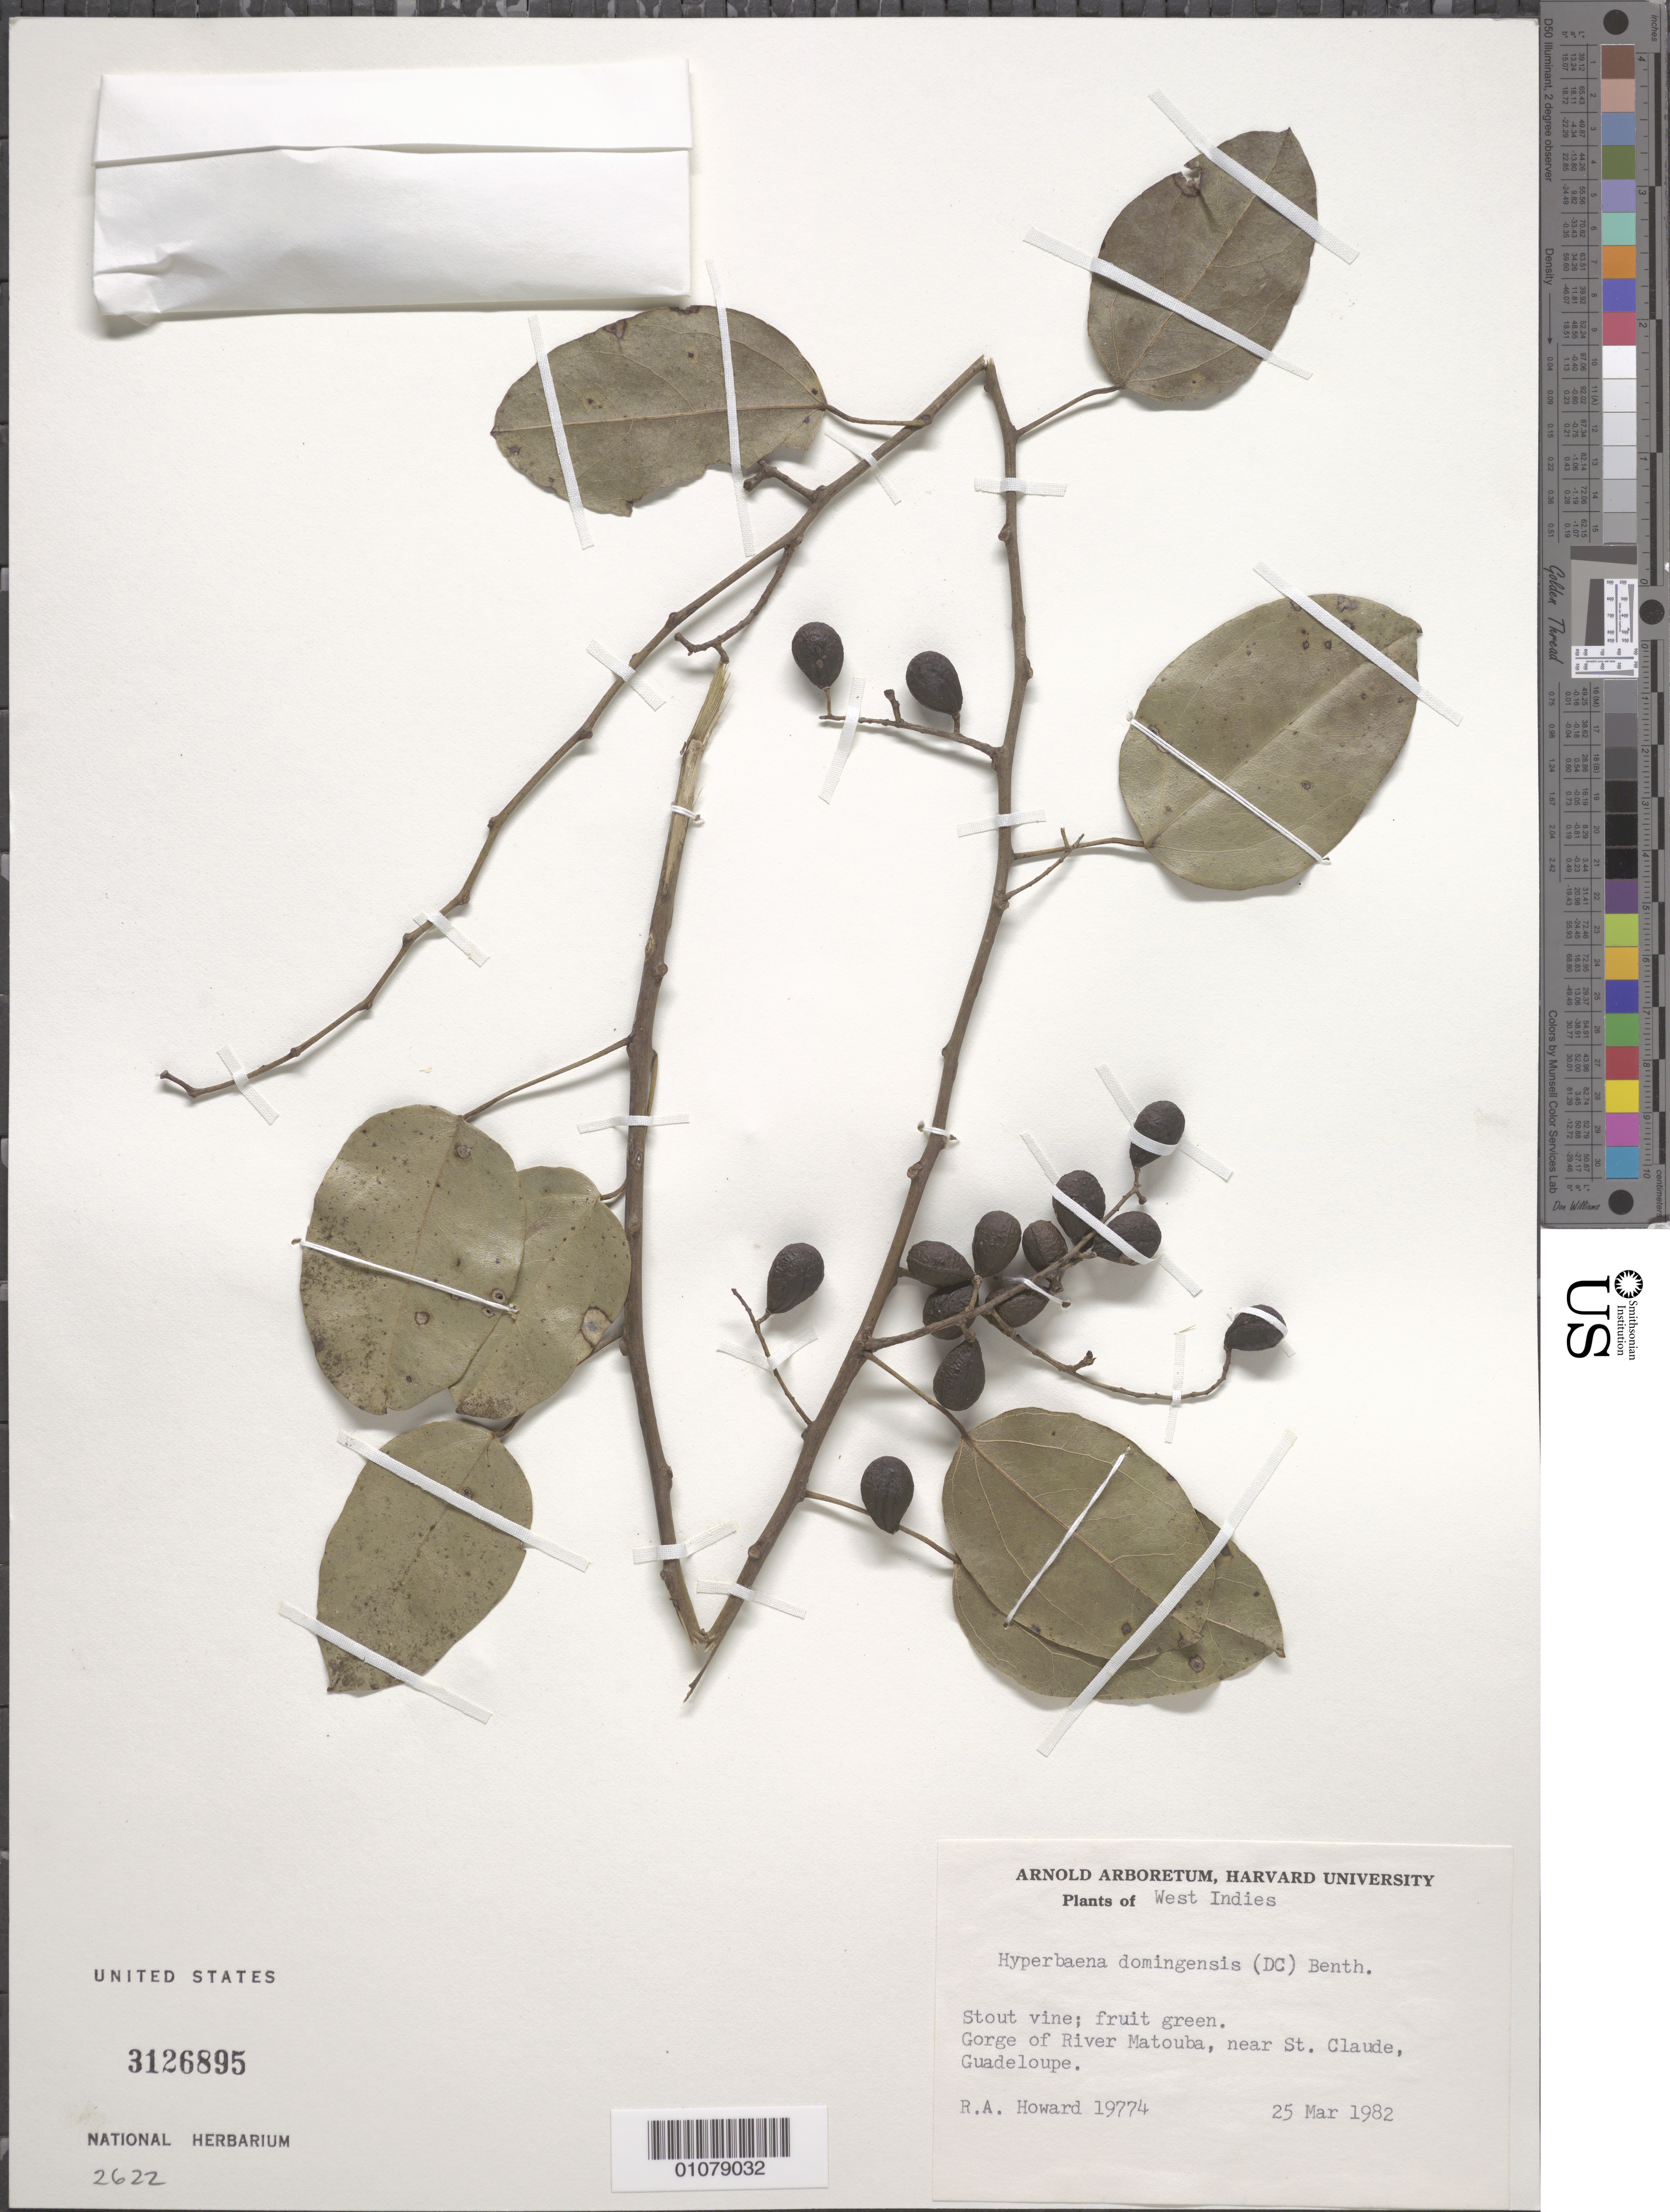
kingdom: Plantae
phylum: Tracheophyta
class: Magnoliopsida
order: Ranunculales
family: Menispermaceae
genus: Hyperbaena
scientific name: Hyperbaena domingensis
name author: (DC.) Benth.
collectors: R. A. Howard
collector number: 19774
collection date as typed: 25 Mar 1982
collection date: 1982-03-25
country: Guadeloupe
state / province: St. Claude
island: Basse Terre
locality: Gorge of River Matouba, near St. Claude, Guadeloupe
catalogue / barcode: US 3126895